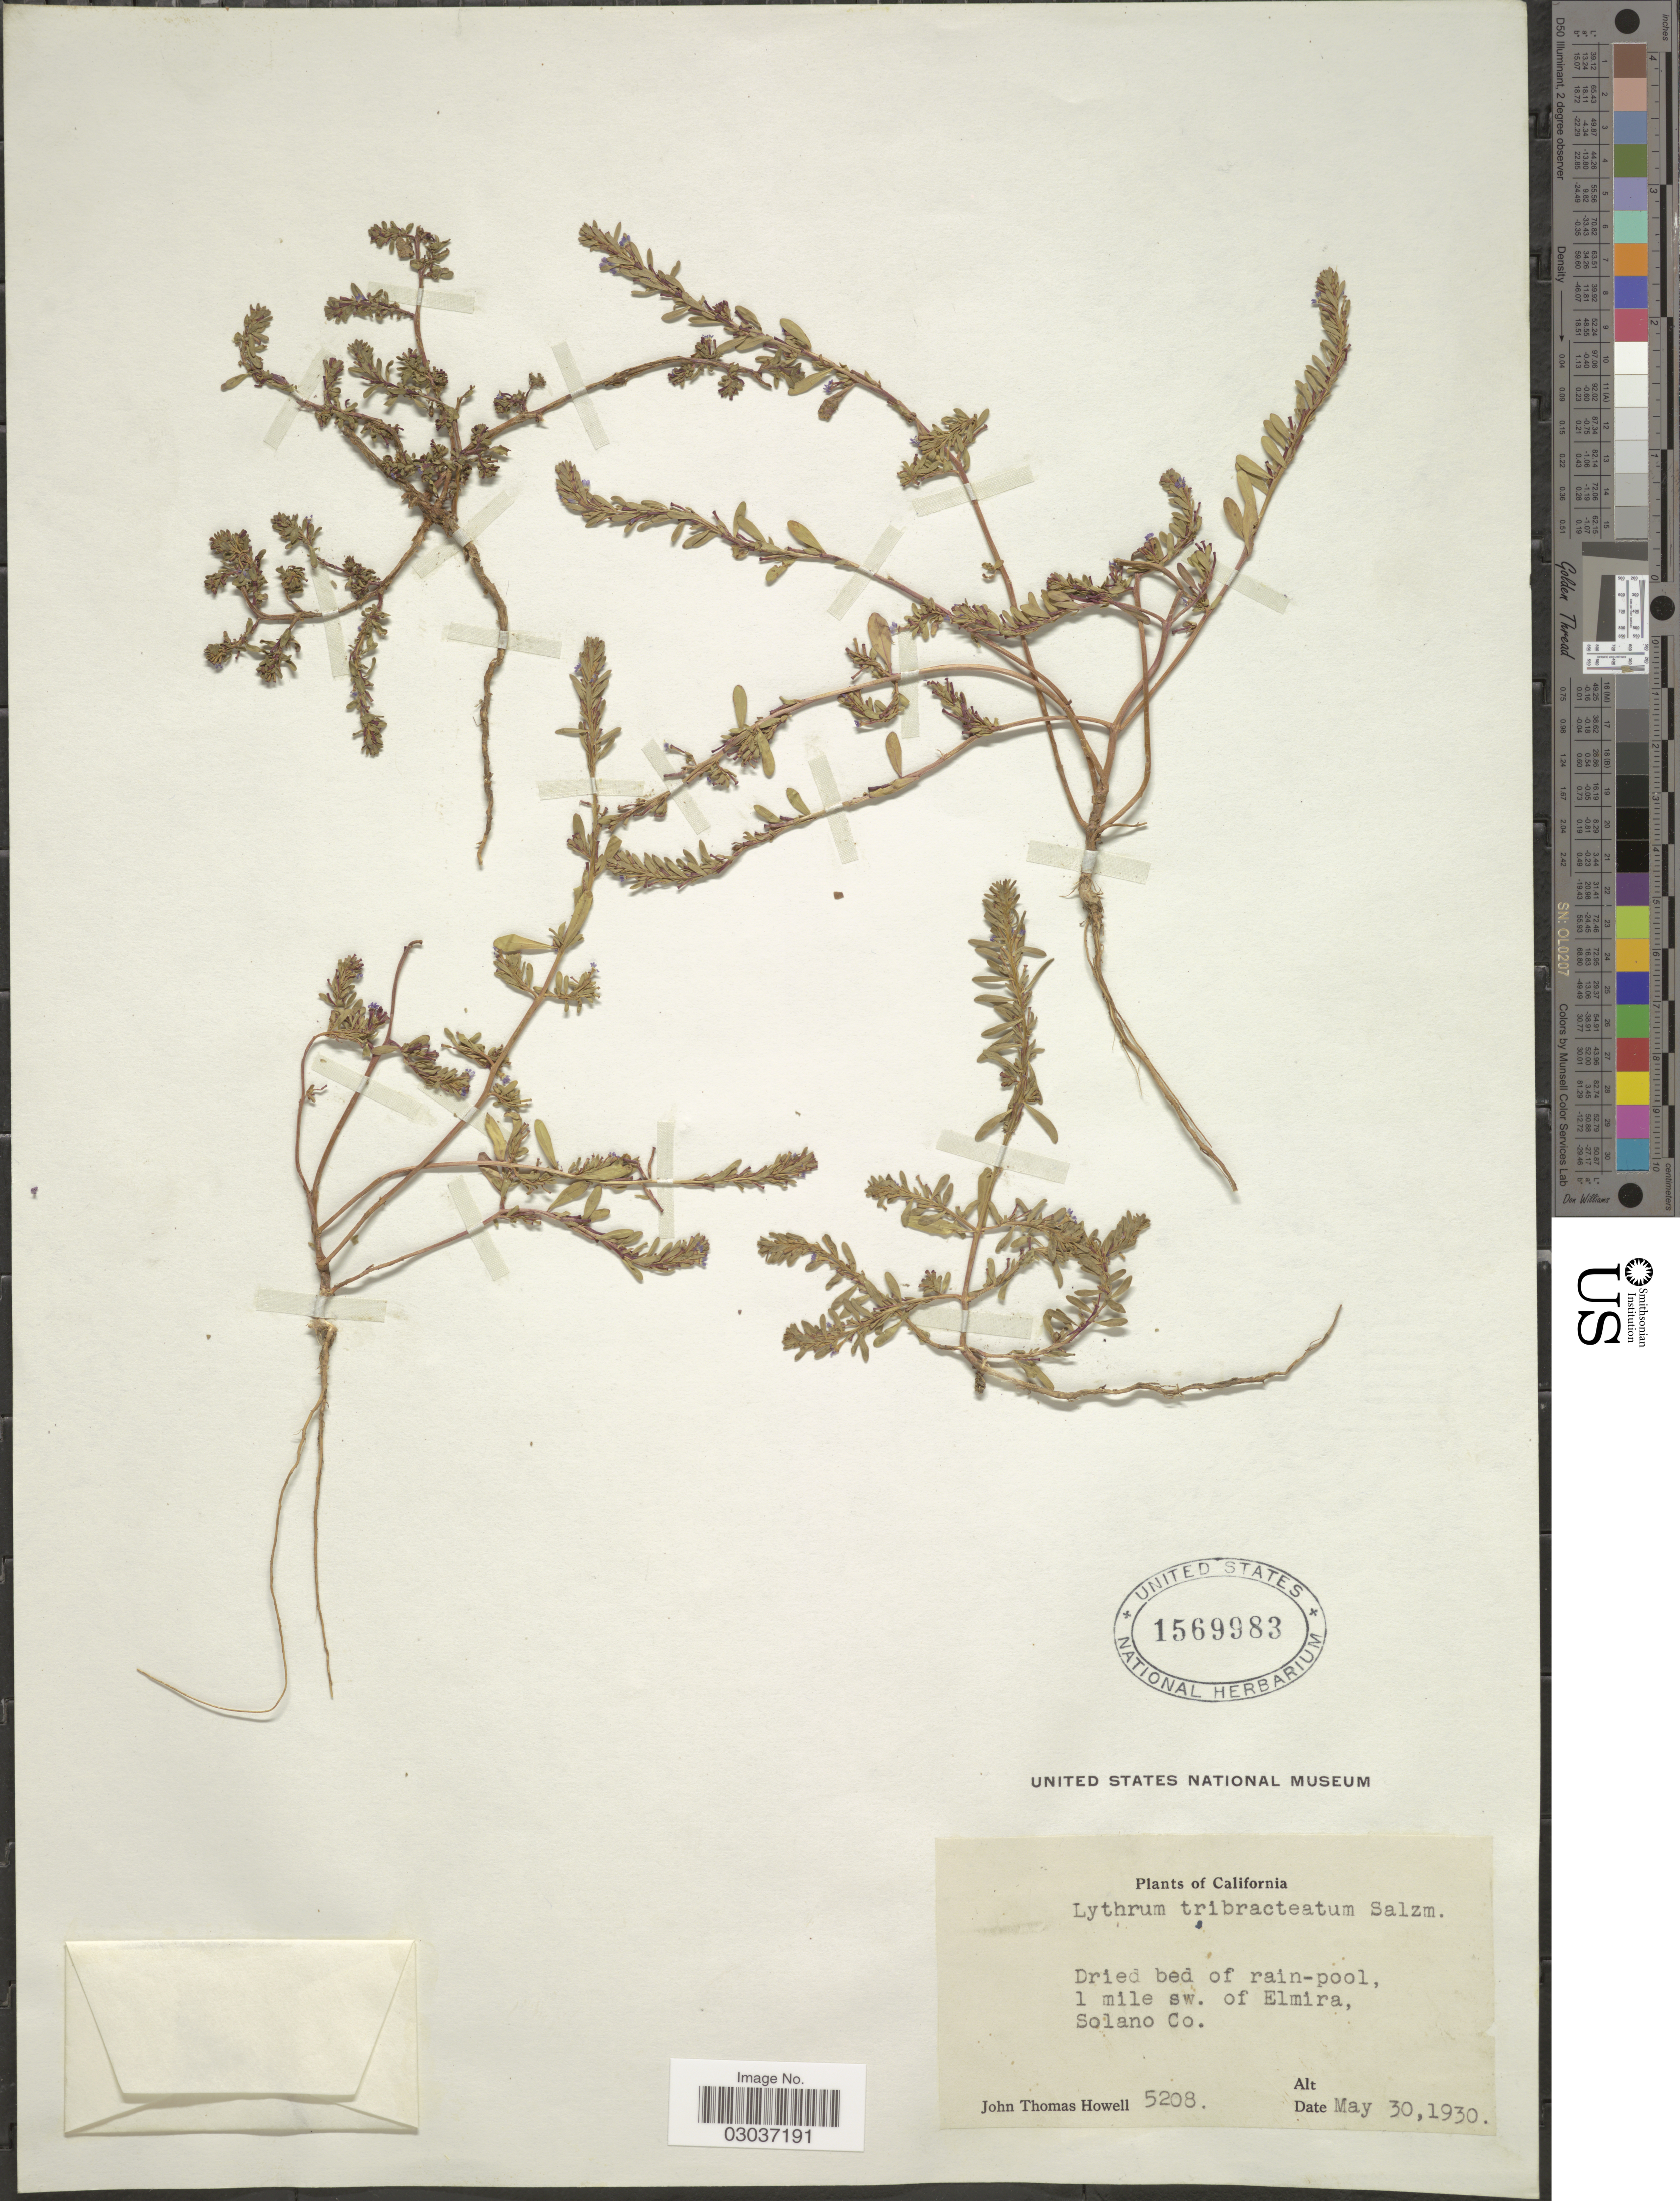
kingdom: Plantae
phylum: Tracheophyta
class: Magnoliopsida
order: Myrtales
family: Lythraceae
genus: Lythrum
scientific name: Lythrum tribracteatum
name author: Salzm. ex Spreng.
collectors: J. T. Howell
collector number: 5208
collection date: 1930-05-30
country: United States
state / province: California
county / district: Solano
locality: Dried bed of rain-pool, 1 mile sw. of Elmira, Solano Co.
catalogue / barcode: US 1569983